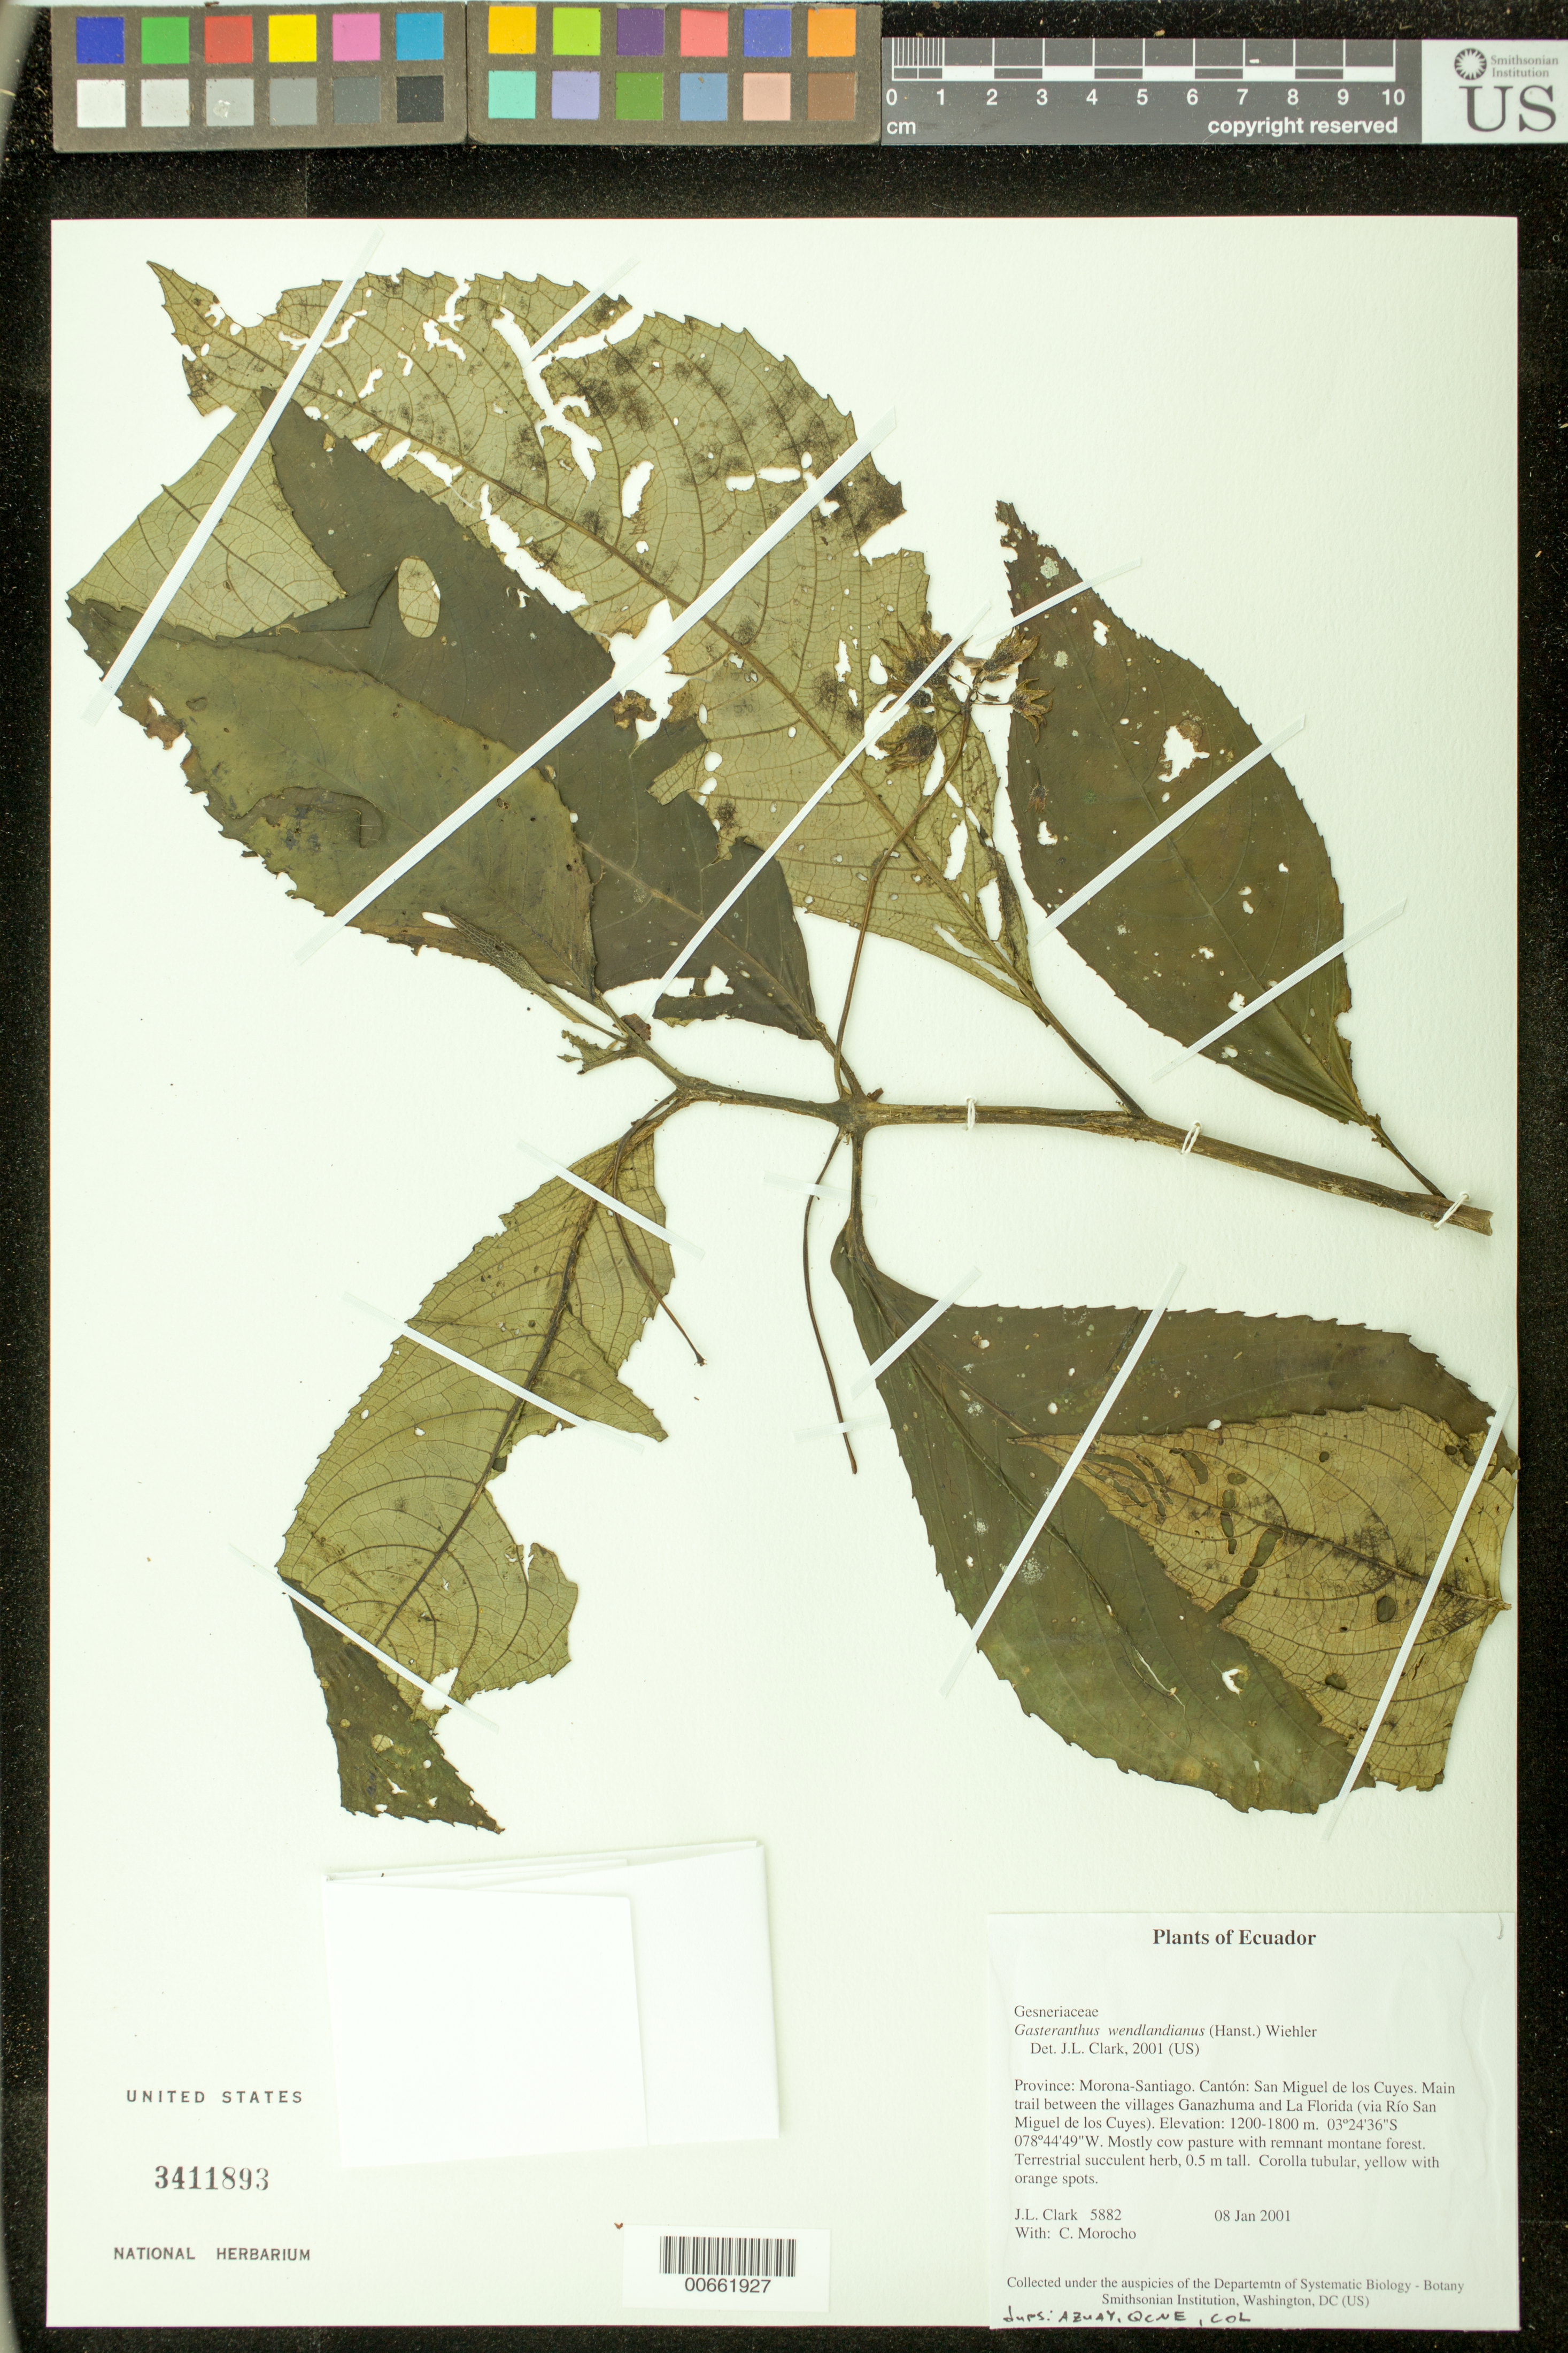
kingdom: Plantae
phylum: Tracheophyta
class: Magnoliopsida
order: Lamiales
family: Gesneriaceae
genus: Gasteranthus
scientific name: Gasteranthus wendlandianus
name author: (Hanst.) Wiehler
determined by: Clark, J. L., (SEL), The Marie Selby Botanical Garden (UNITED STATES)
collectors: J. L. Clark & C. Morocho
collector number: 5882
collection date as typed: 08 Jan 2001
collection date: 2001-01-08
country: Ecuador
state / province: Morona-Santiago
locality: Cantón: San Miguel de los Cuyes. Main trail between the villages Ganazhuma and La Florida (via Río San Miguel de los Cuyes).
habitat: Mostly cow pasture with remnant montane forest.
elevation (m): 1200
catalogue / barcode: US 3411893